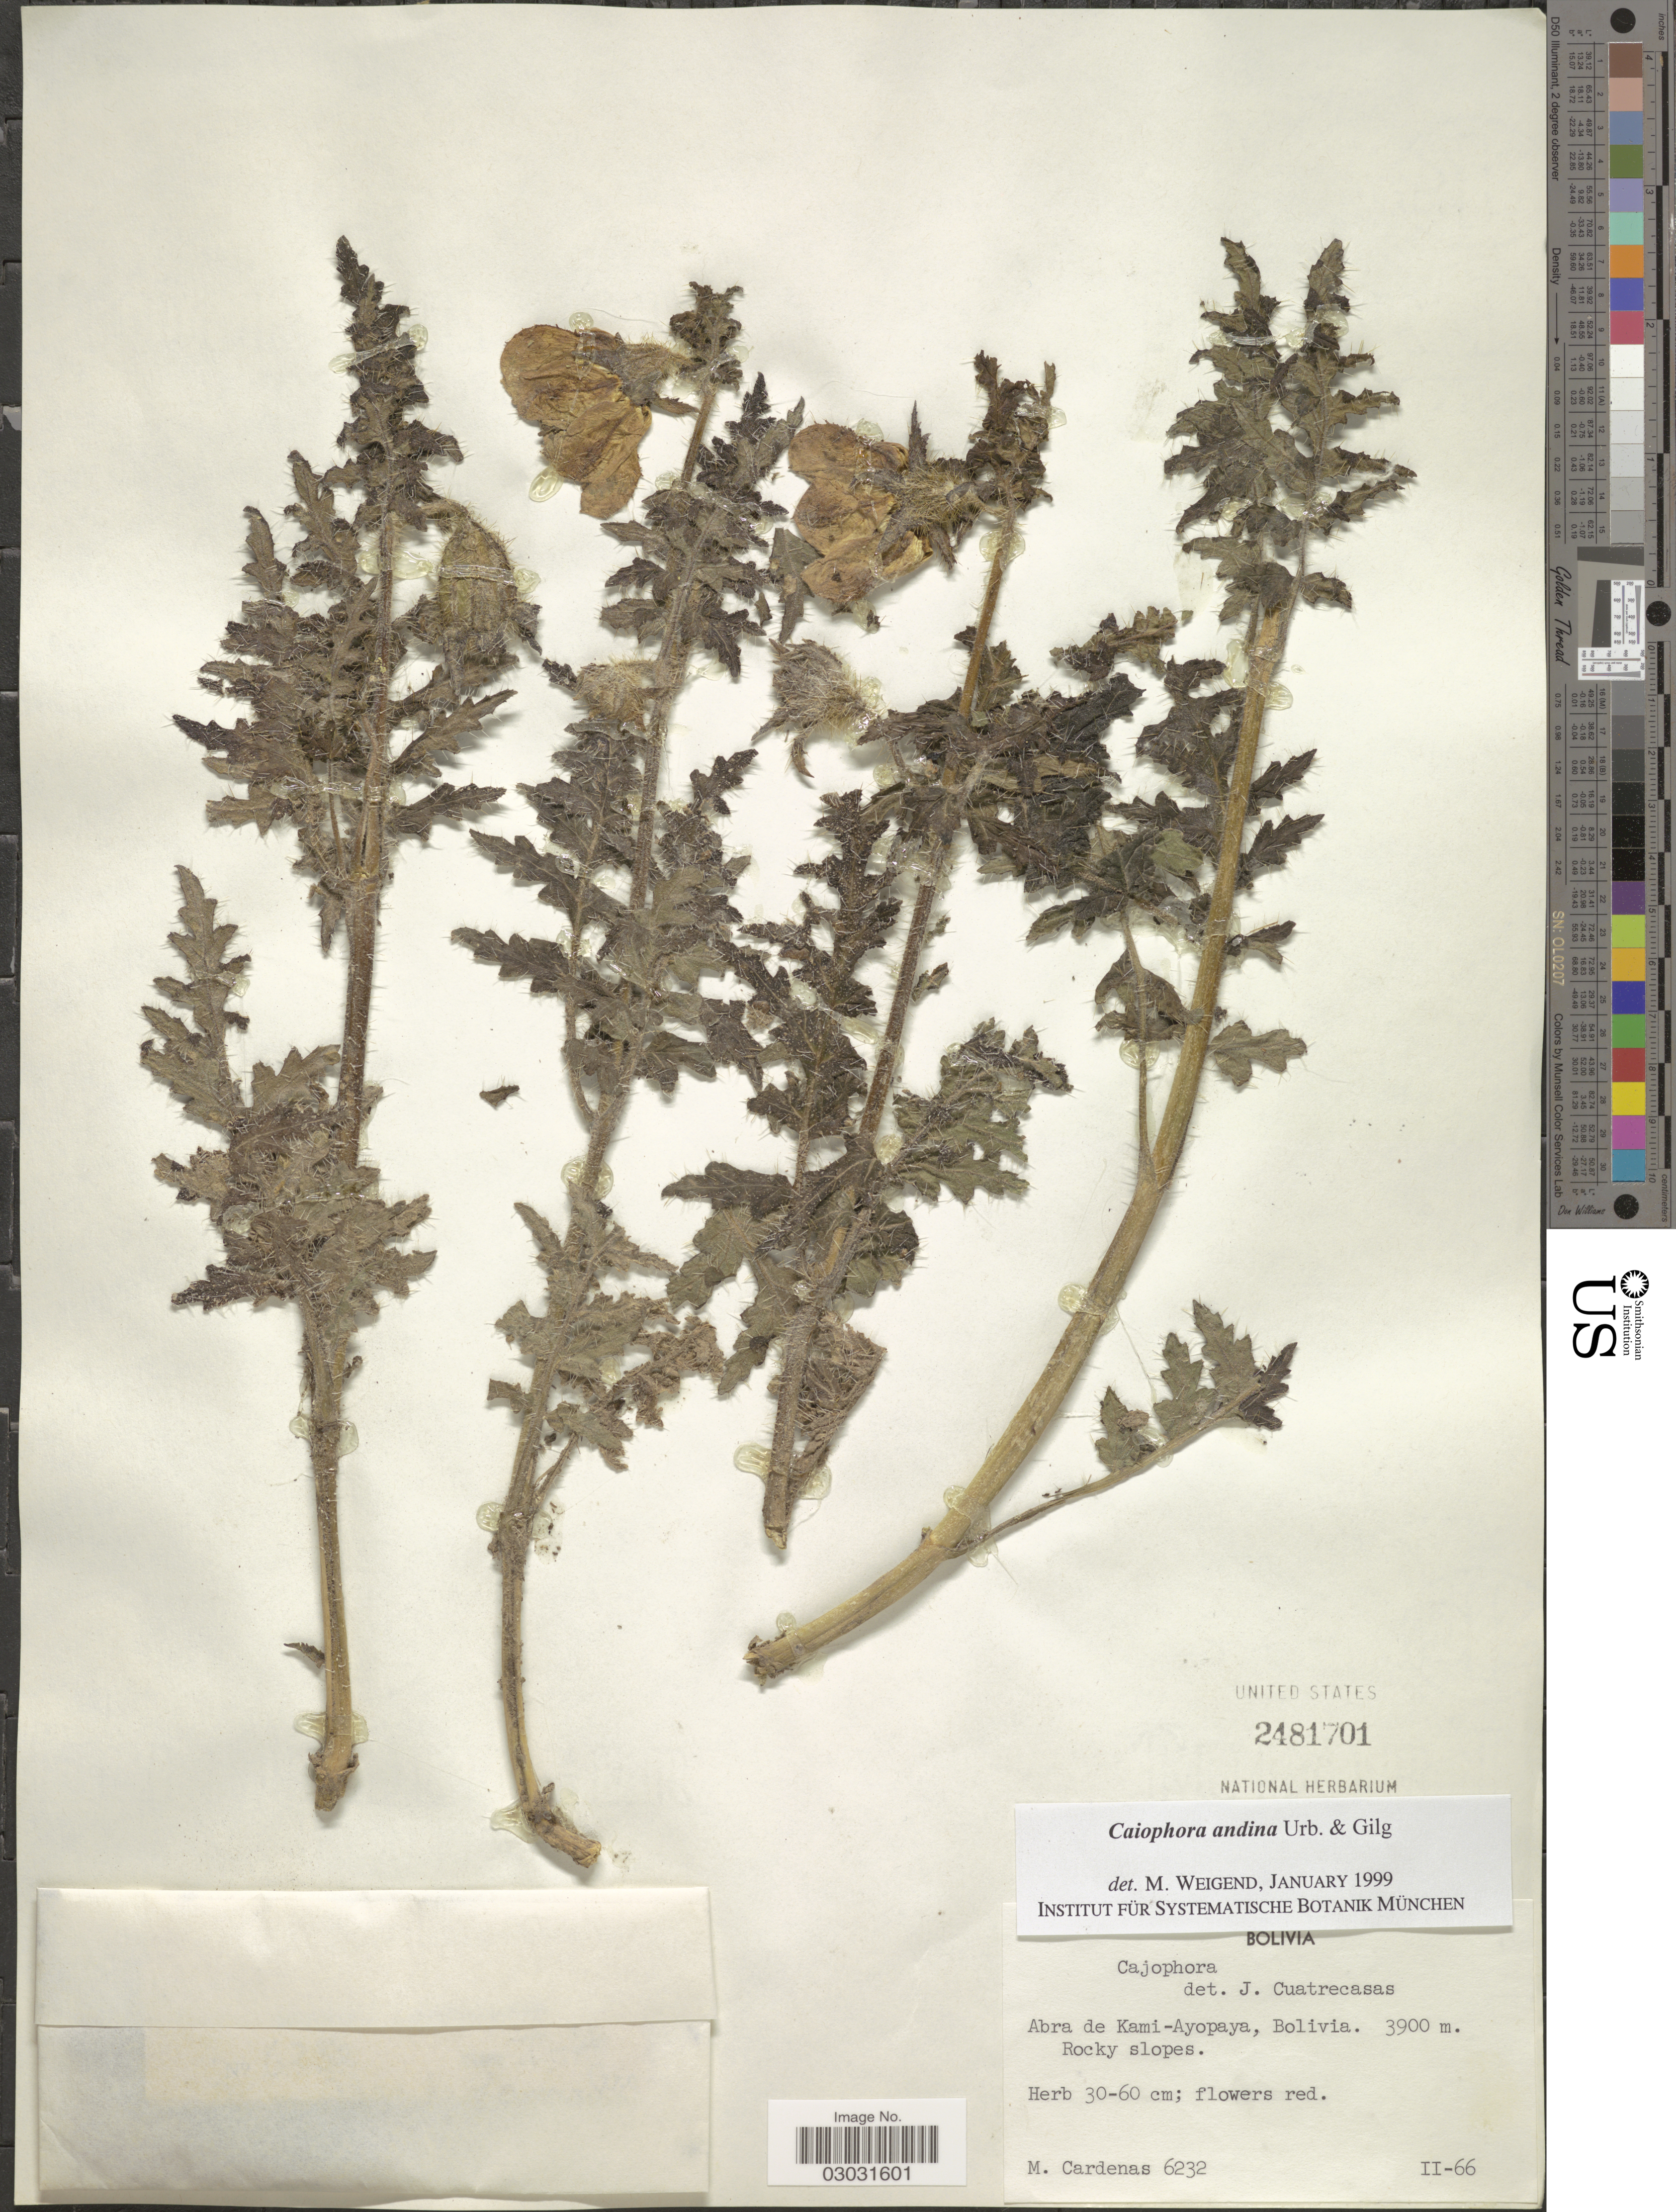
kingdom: Plantae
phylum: Tracheophyta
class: Magnoliopsida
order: Cornales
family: Loasaceae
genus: Caiophora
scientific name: Caiophora andina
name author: Urb. & Gilg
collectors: M. Cárdenas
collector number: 6232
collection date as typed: Transcribed d/m/y: /2/66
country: Bolivia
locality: Abra de Kami-Ayopaya.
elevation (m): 3900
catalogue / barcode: US 2481701